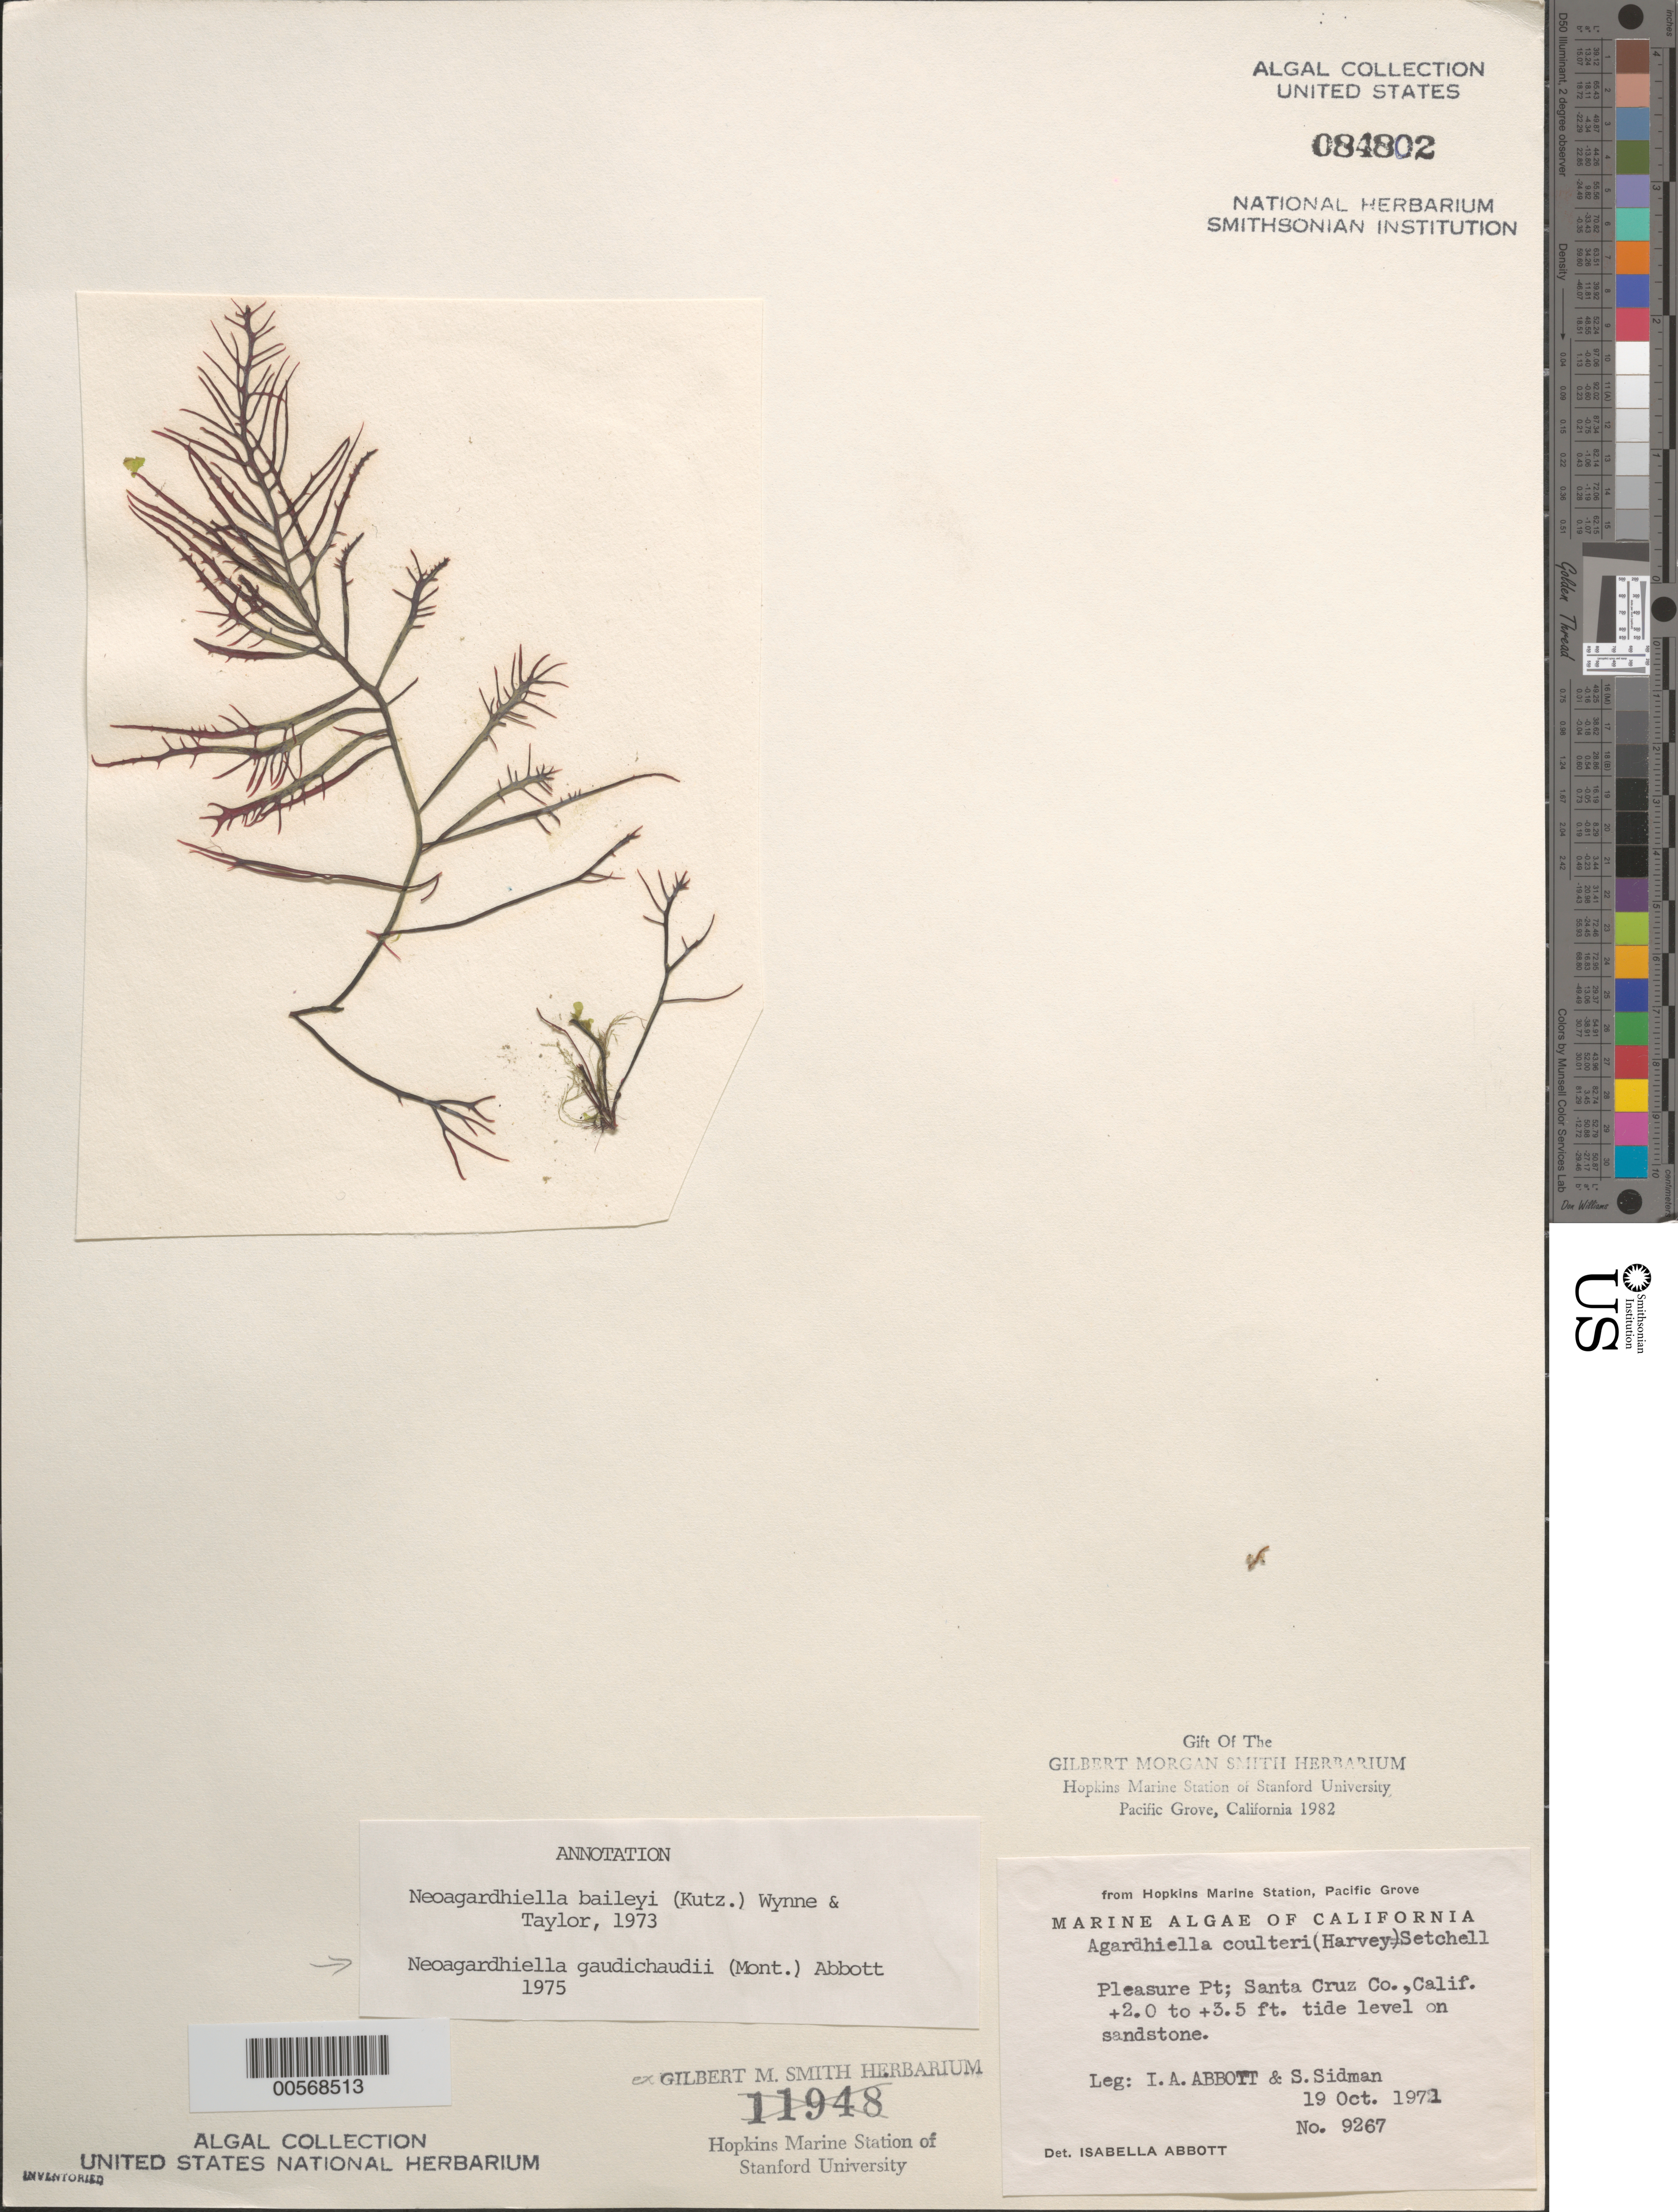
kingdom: Plantae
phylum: Rhodophyta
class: Florideophyceae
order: Gigartinales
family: Solieriaceae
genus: Sarcodiotheca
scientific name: Sarcodiotheca gaudichaudii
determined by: Algae name updating Project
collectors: I. A. Abbott & S. Sidman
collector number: IAA 9267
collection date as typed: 19 Oct 1971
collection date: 1971-10-19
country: United States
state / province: California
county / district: Santa Cruz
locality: Pleasure Point, Santa Cruz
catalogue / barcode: US 84802